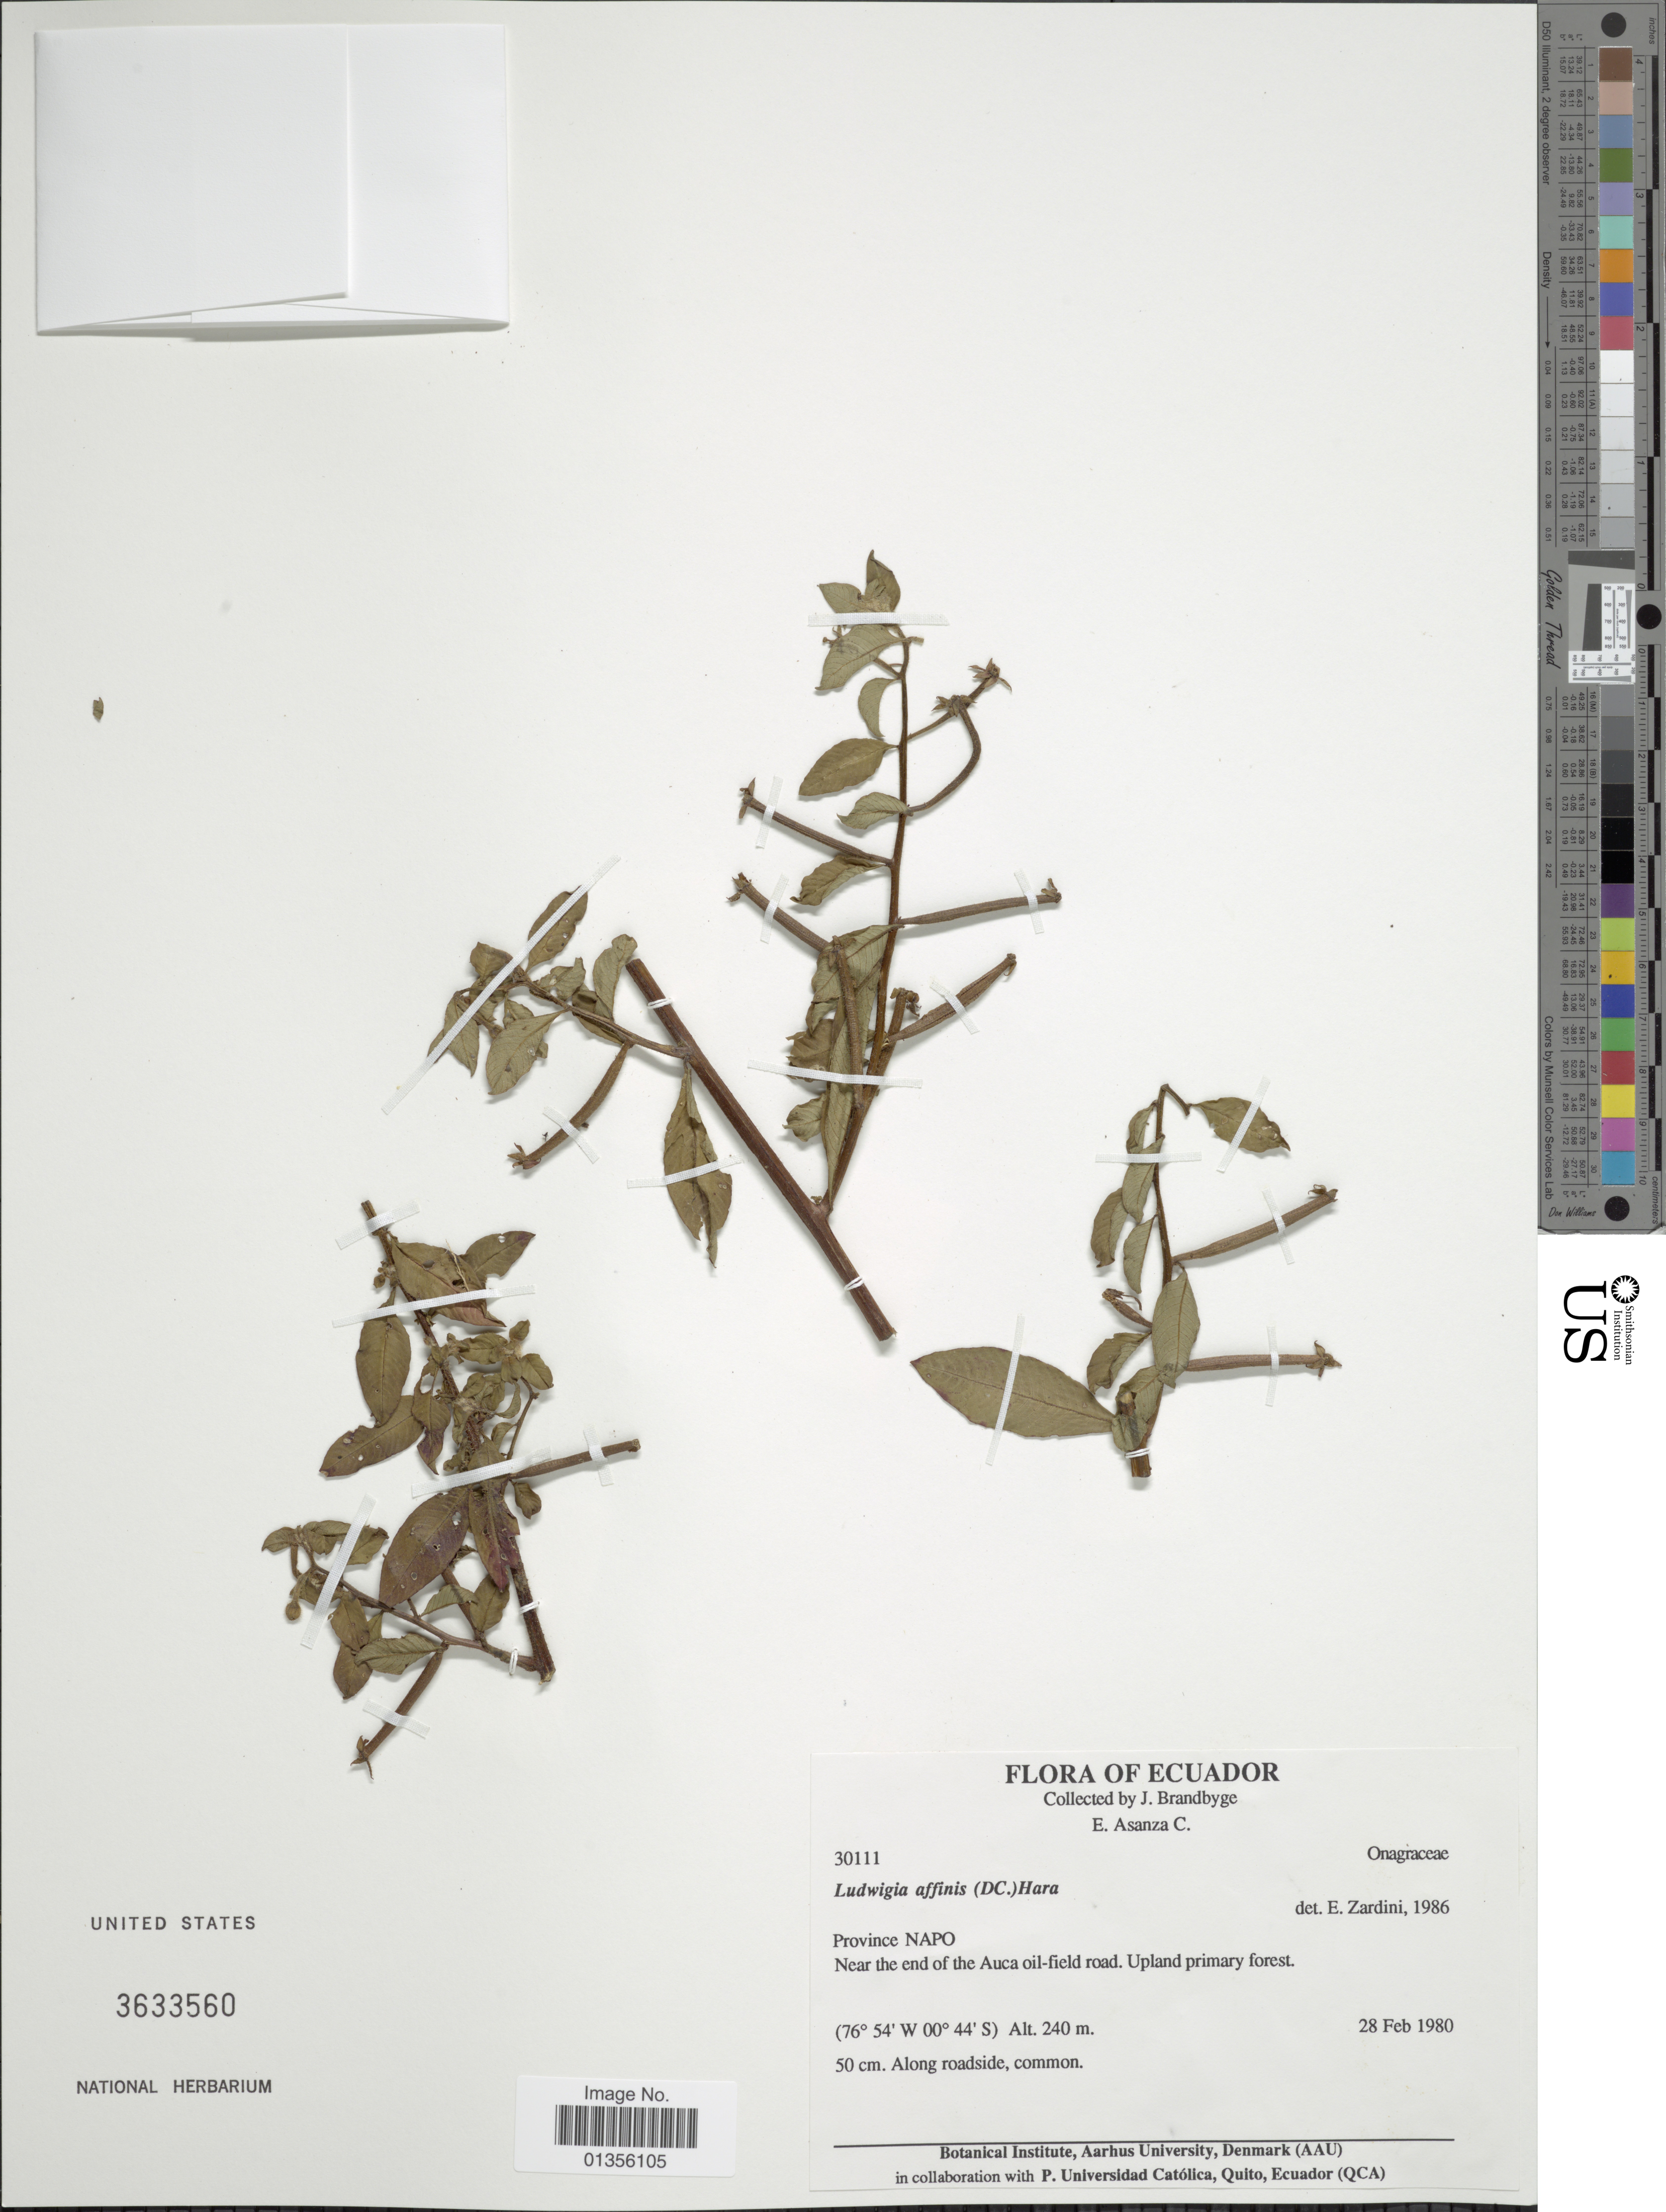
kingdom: Plantae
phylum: Tracheophyta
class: Magnoliopsida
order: Myrtales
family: Onagraceae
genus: Ludwigia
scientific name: Ludwigia affinis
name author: (DC.) H. Hara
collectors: J. Brandbyge & E. Asanza C.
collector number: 30111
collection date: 1980-02-28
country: Ecuador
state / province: Napo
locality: Near the end of the Auca oil-field road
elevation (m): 240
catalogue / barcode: US 3633560